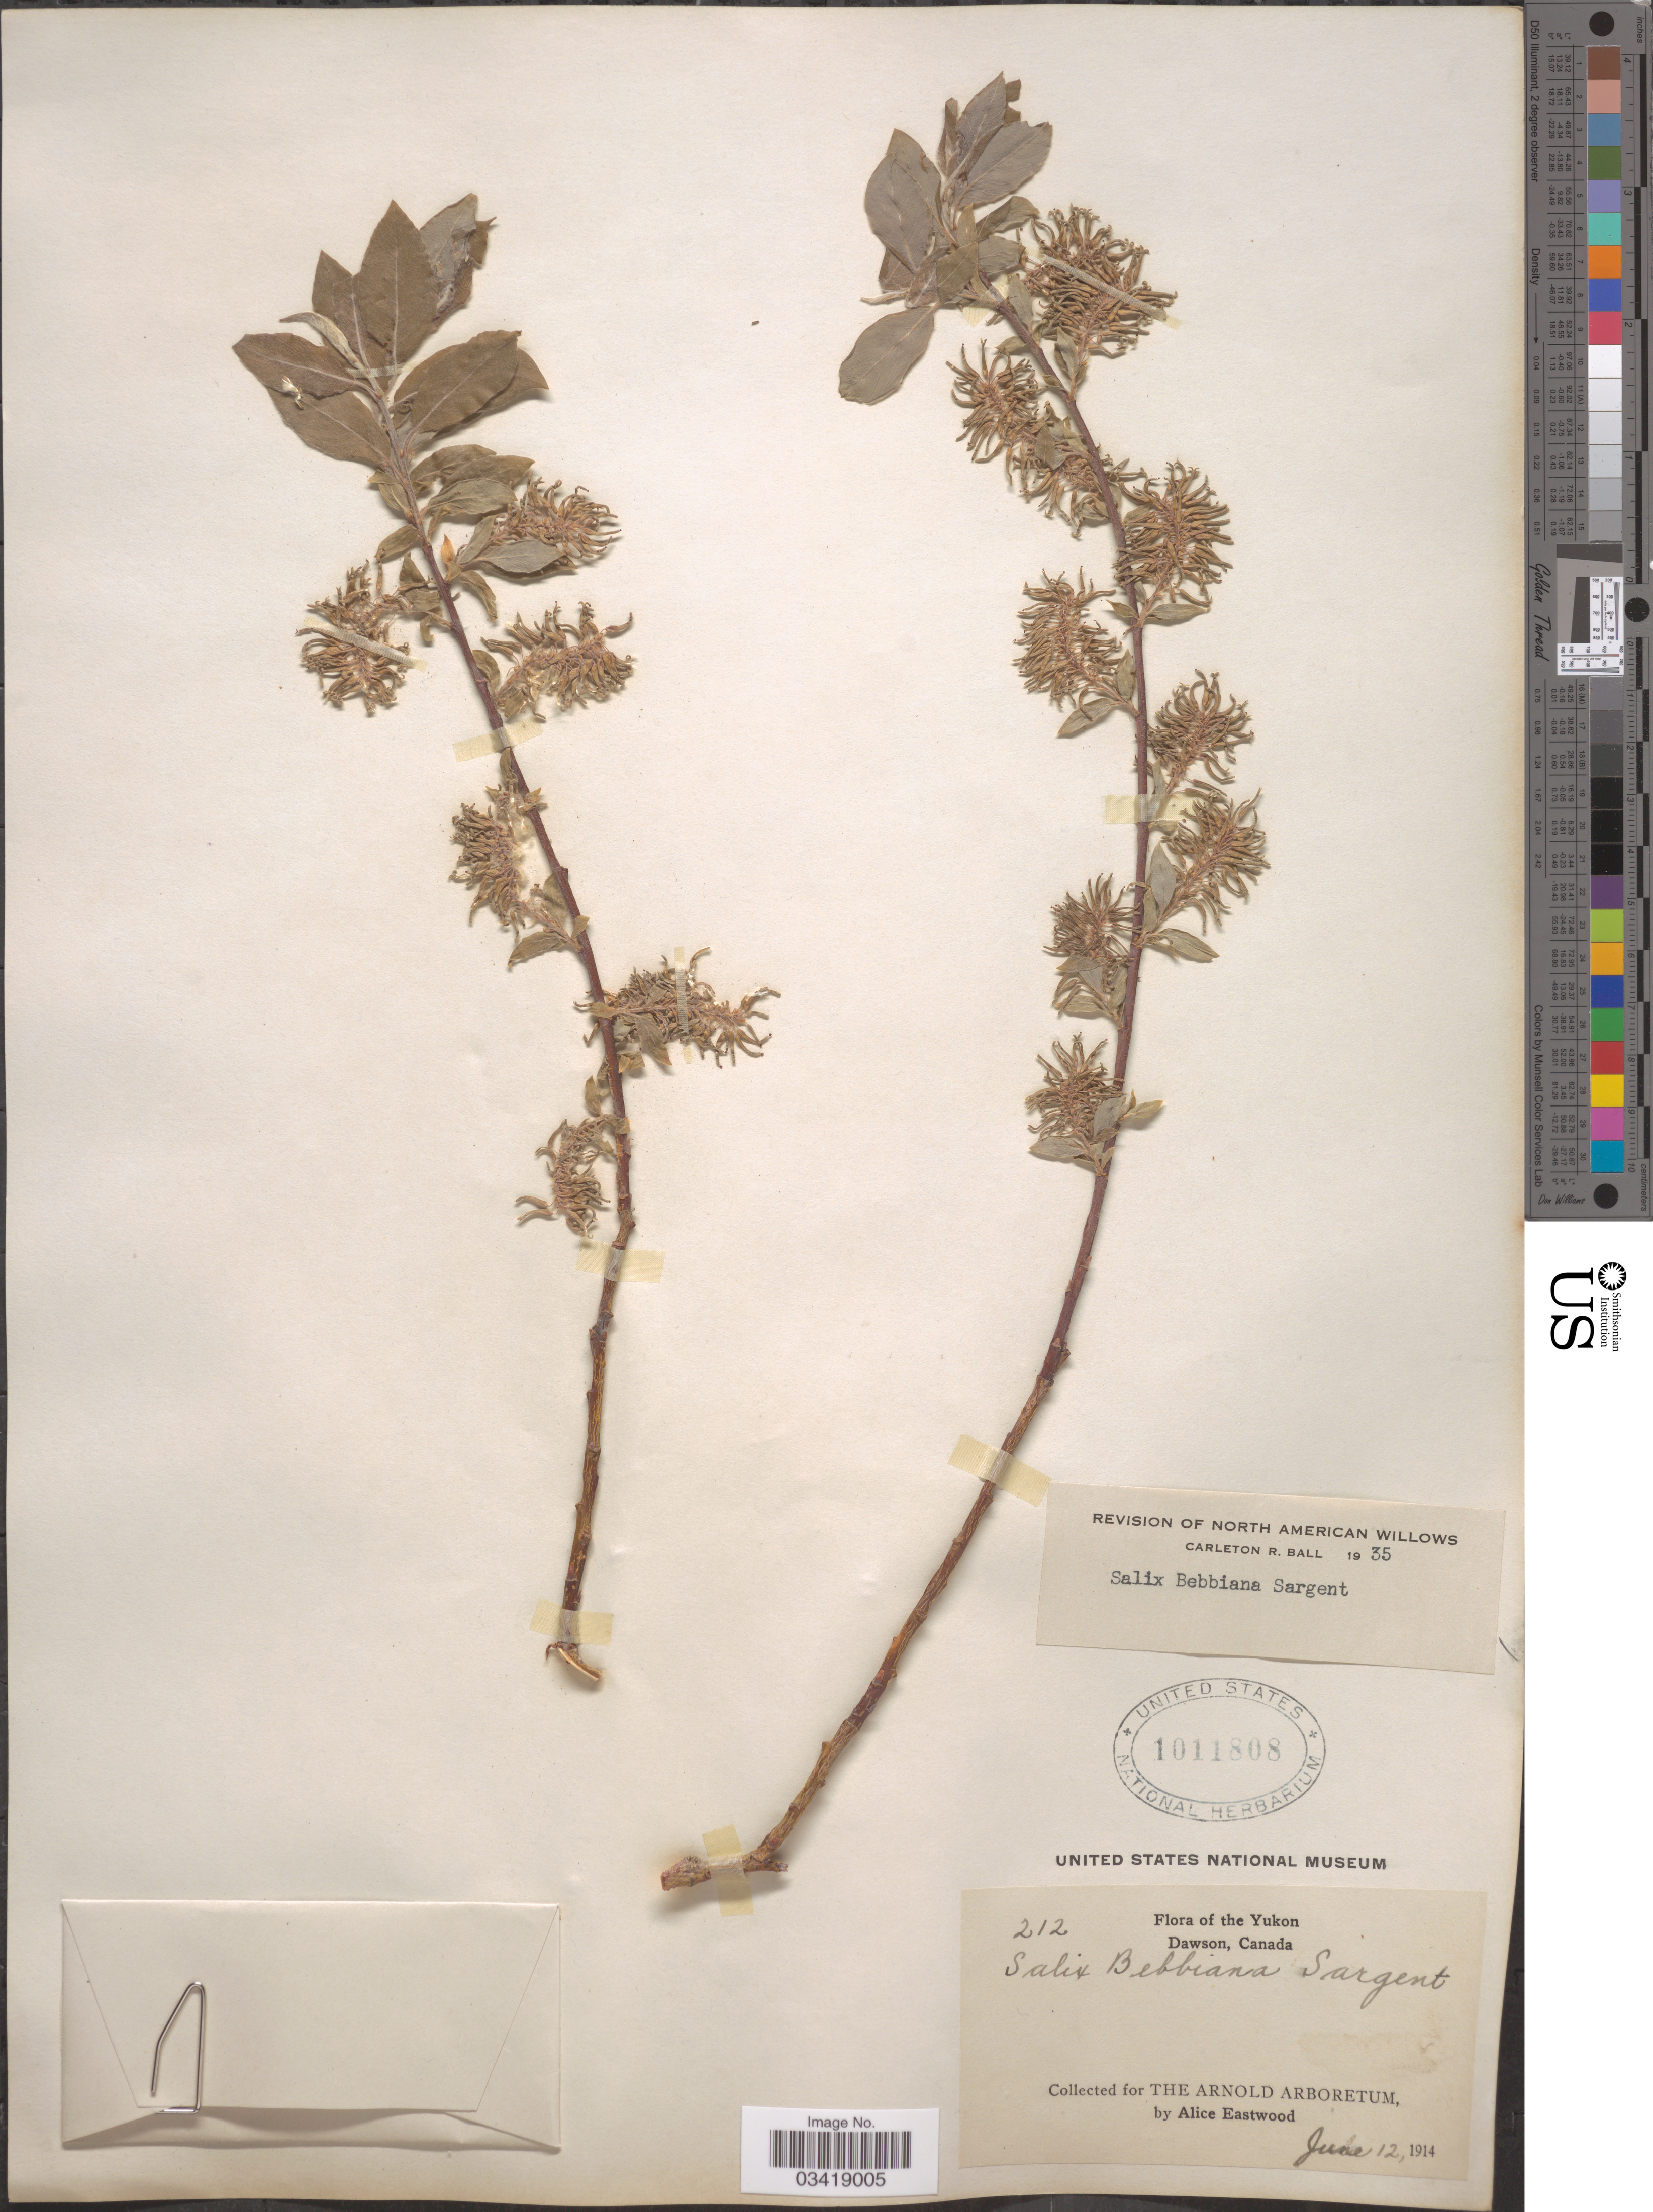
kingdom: Plantae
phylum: Tracheophyta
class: Magnoliopsida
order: Malpighiales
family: Salicaceae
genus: Salix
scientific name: Salix bebbiana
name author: Sarg.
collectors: A. Eastwood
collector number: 212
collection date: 1914-06-12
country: Canada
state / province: Yukon Territory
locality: Yukon. Dawson.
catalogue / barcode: US 1011808